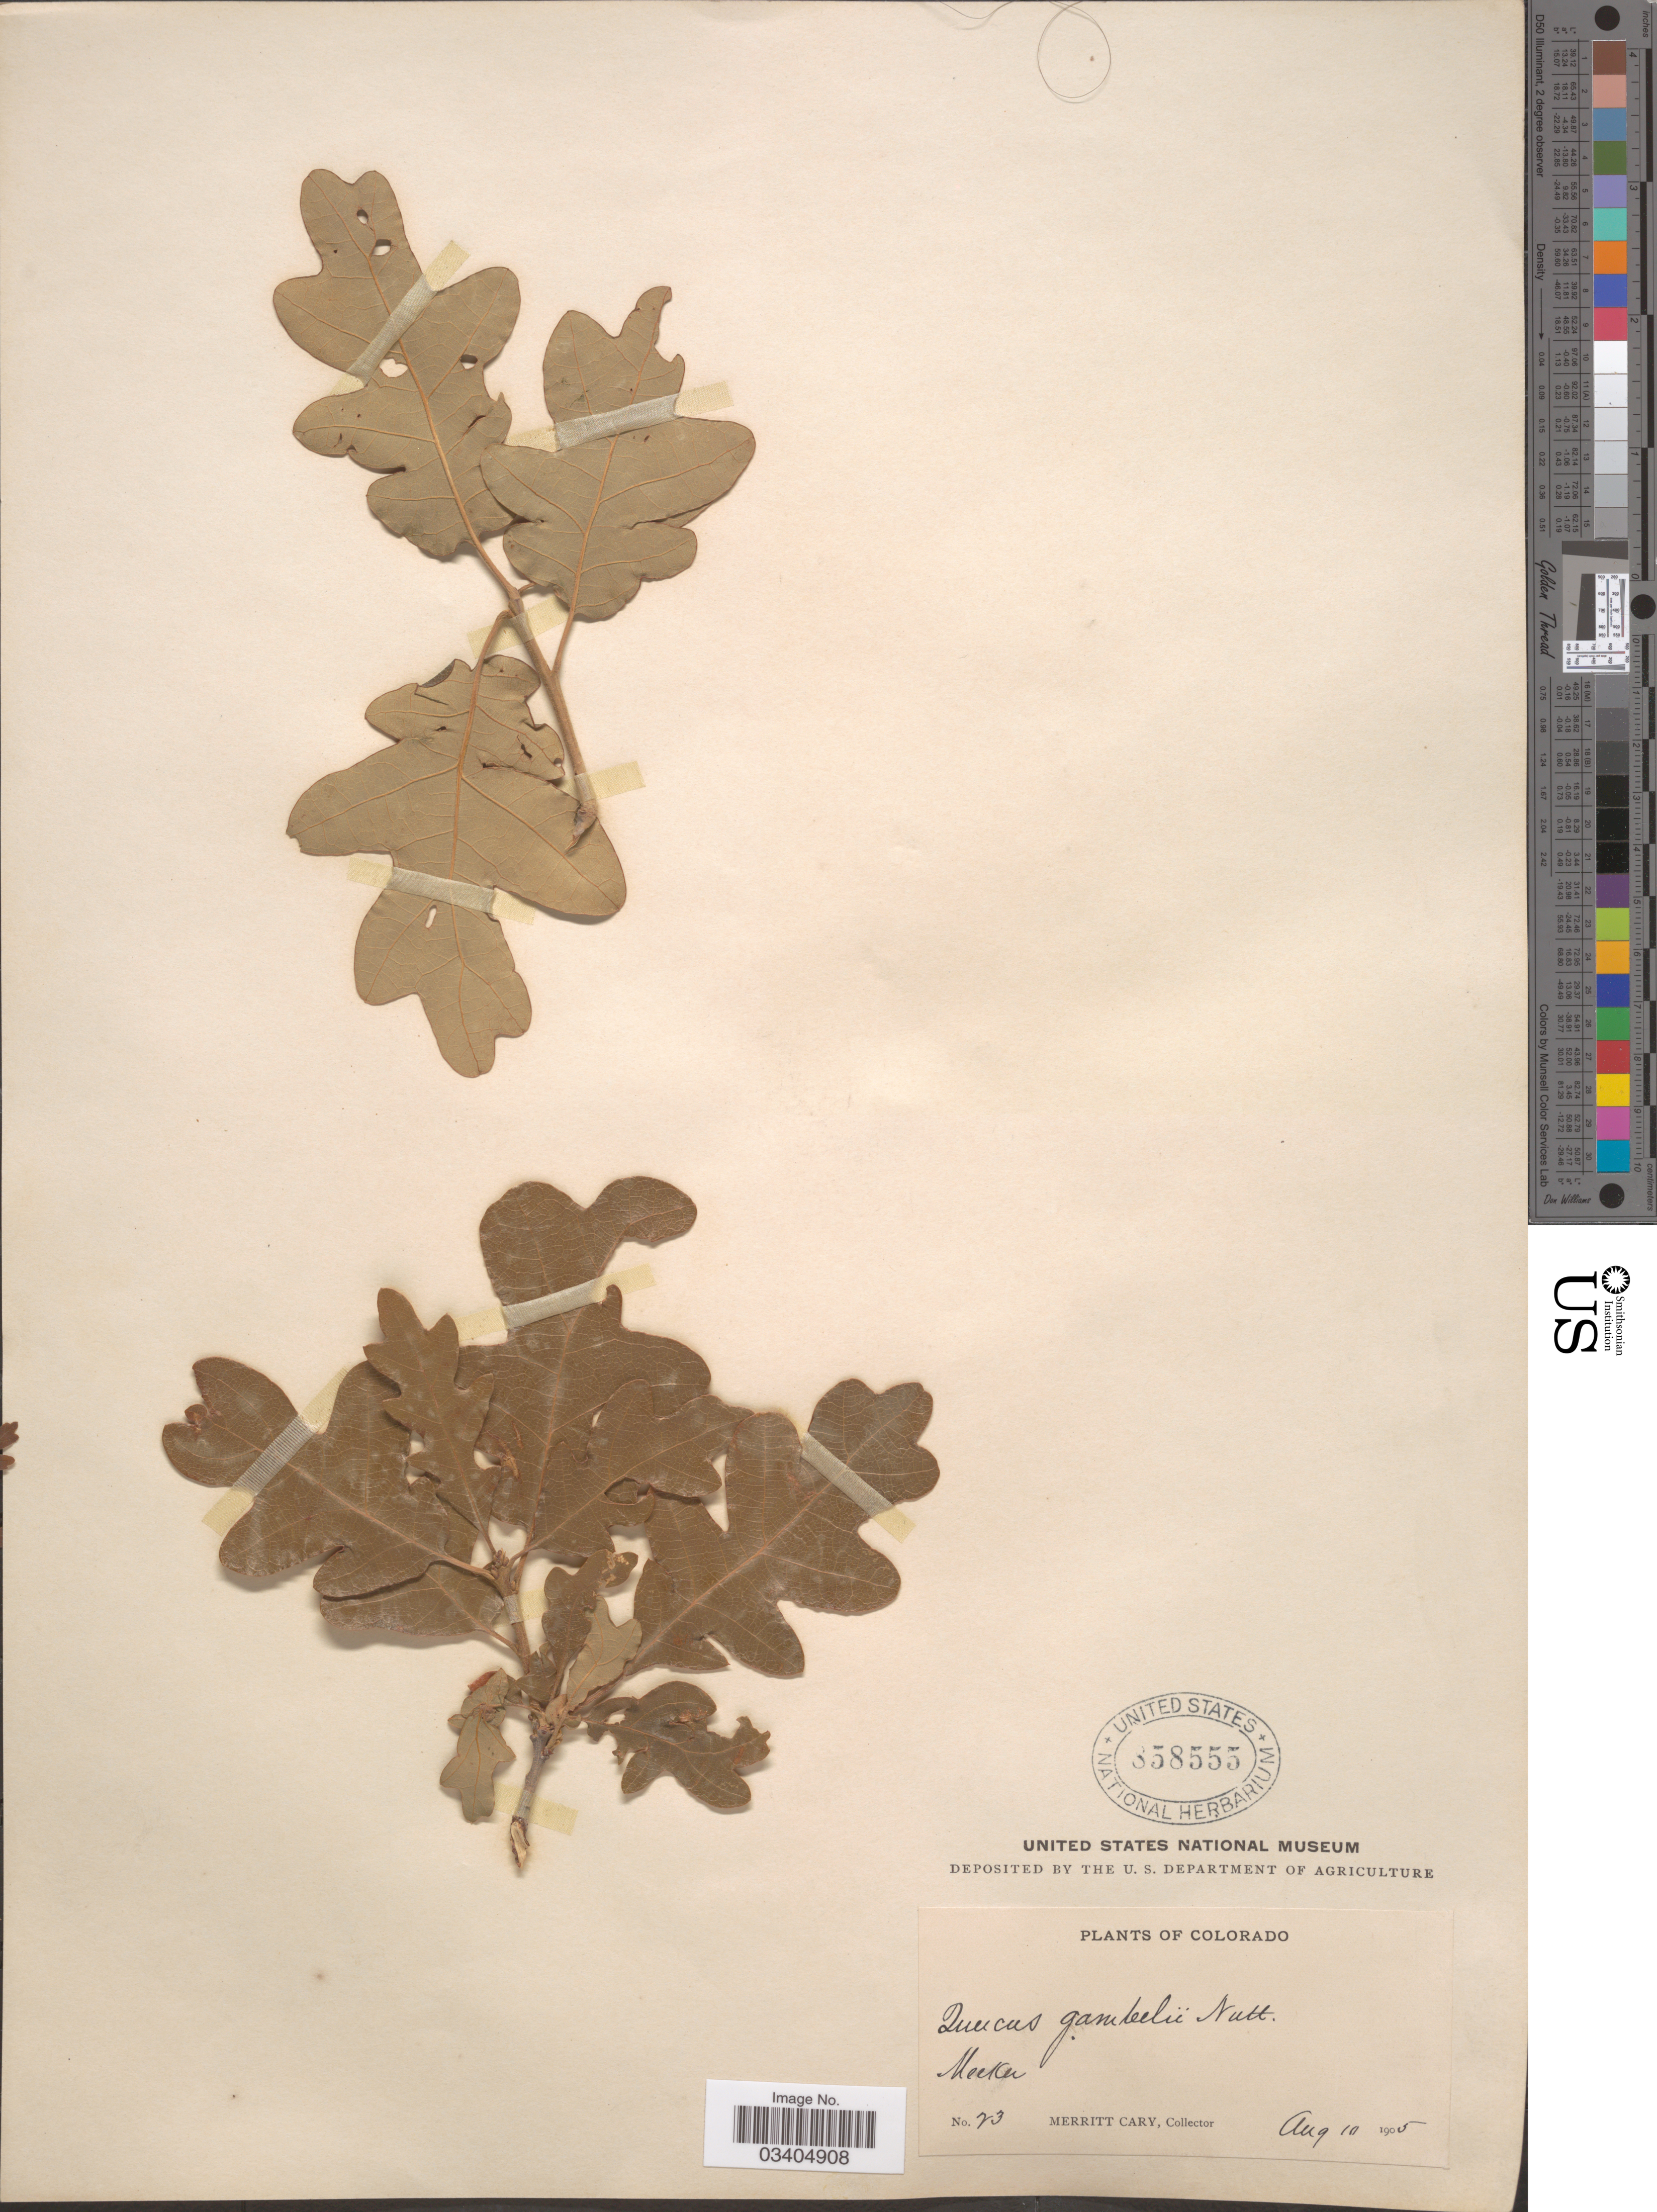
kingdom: Plantae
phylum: Tracheophyta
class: Magnoliopsida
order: Fagales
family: Fagaceae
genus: Quercus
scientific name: Quercus gambelii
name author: Nutt.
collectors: M. Cary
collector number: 23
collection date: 1905-08-10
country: United States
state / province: Colorado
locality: Meeker.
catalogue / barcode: US 858555